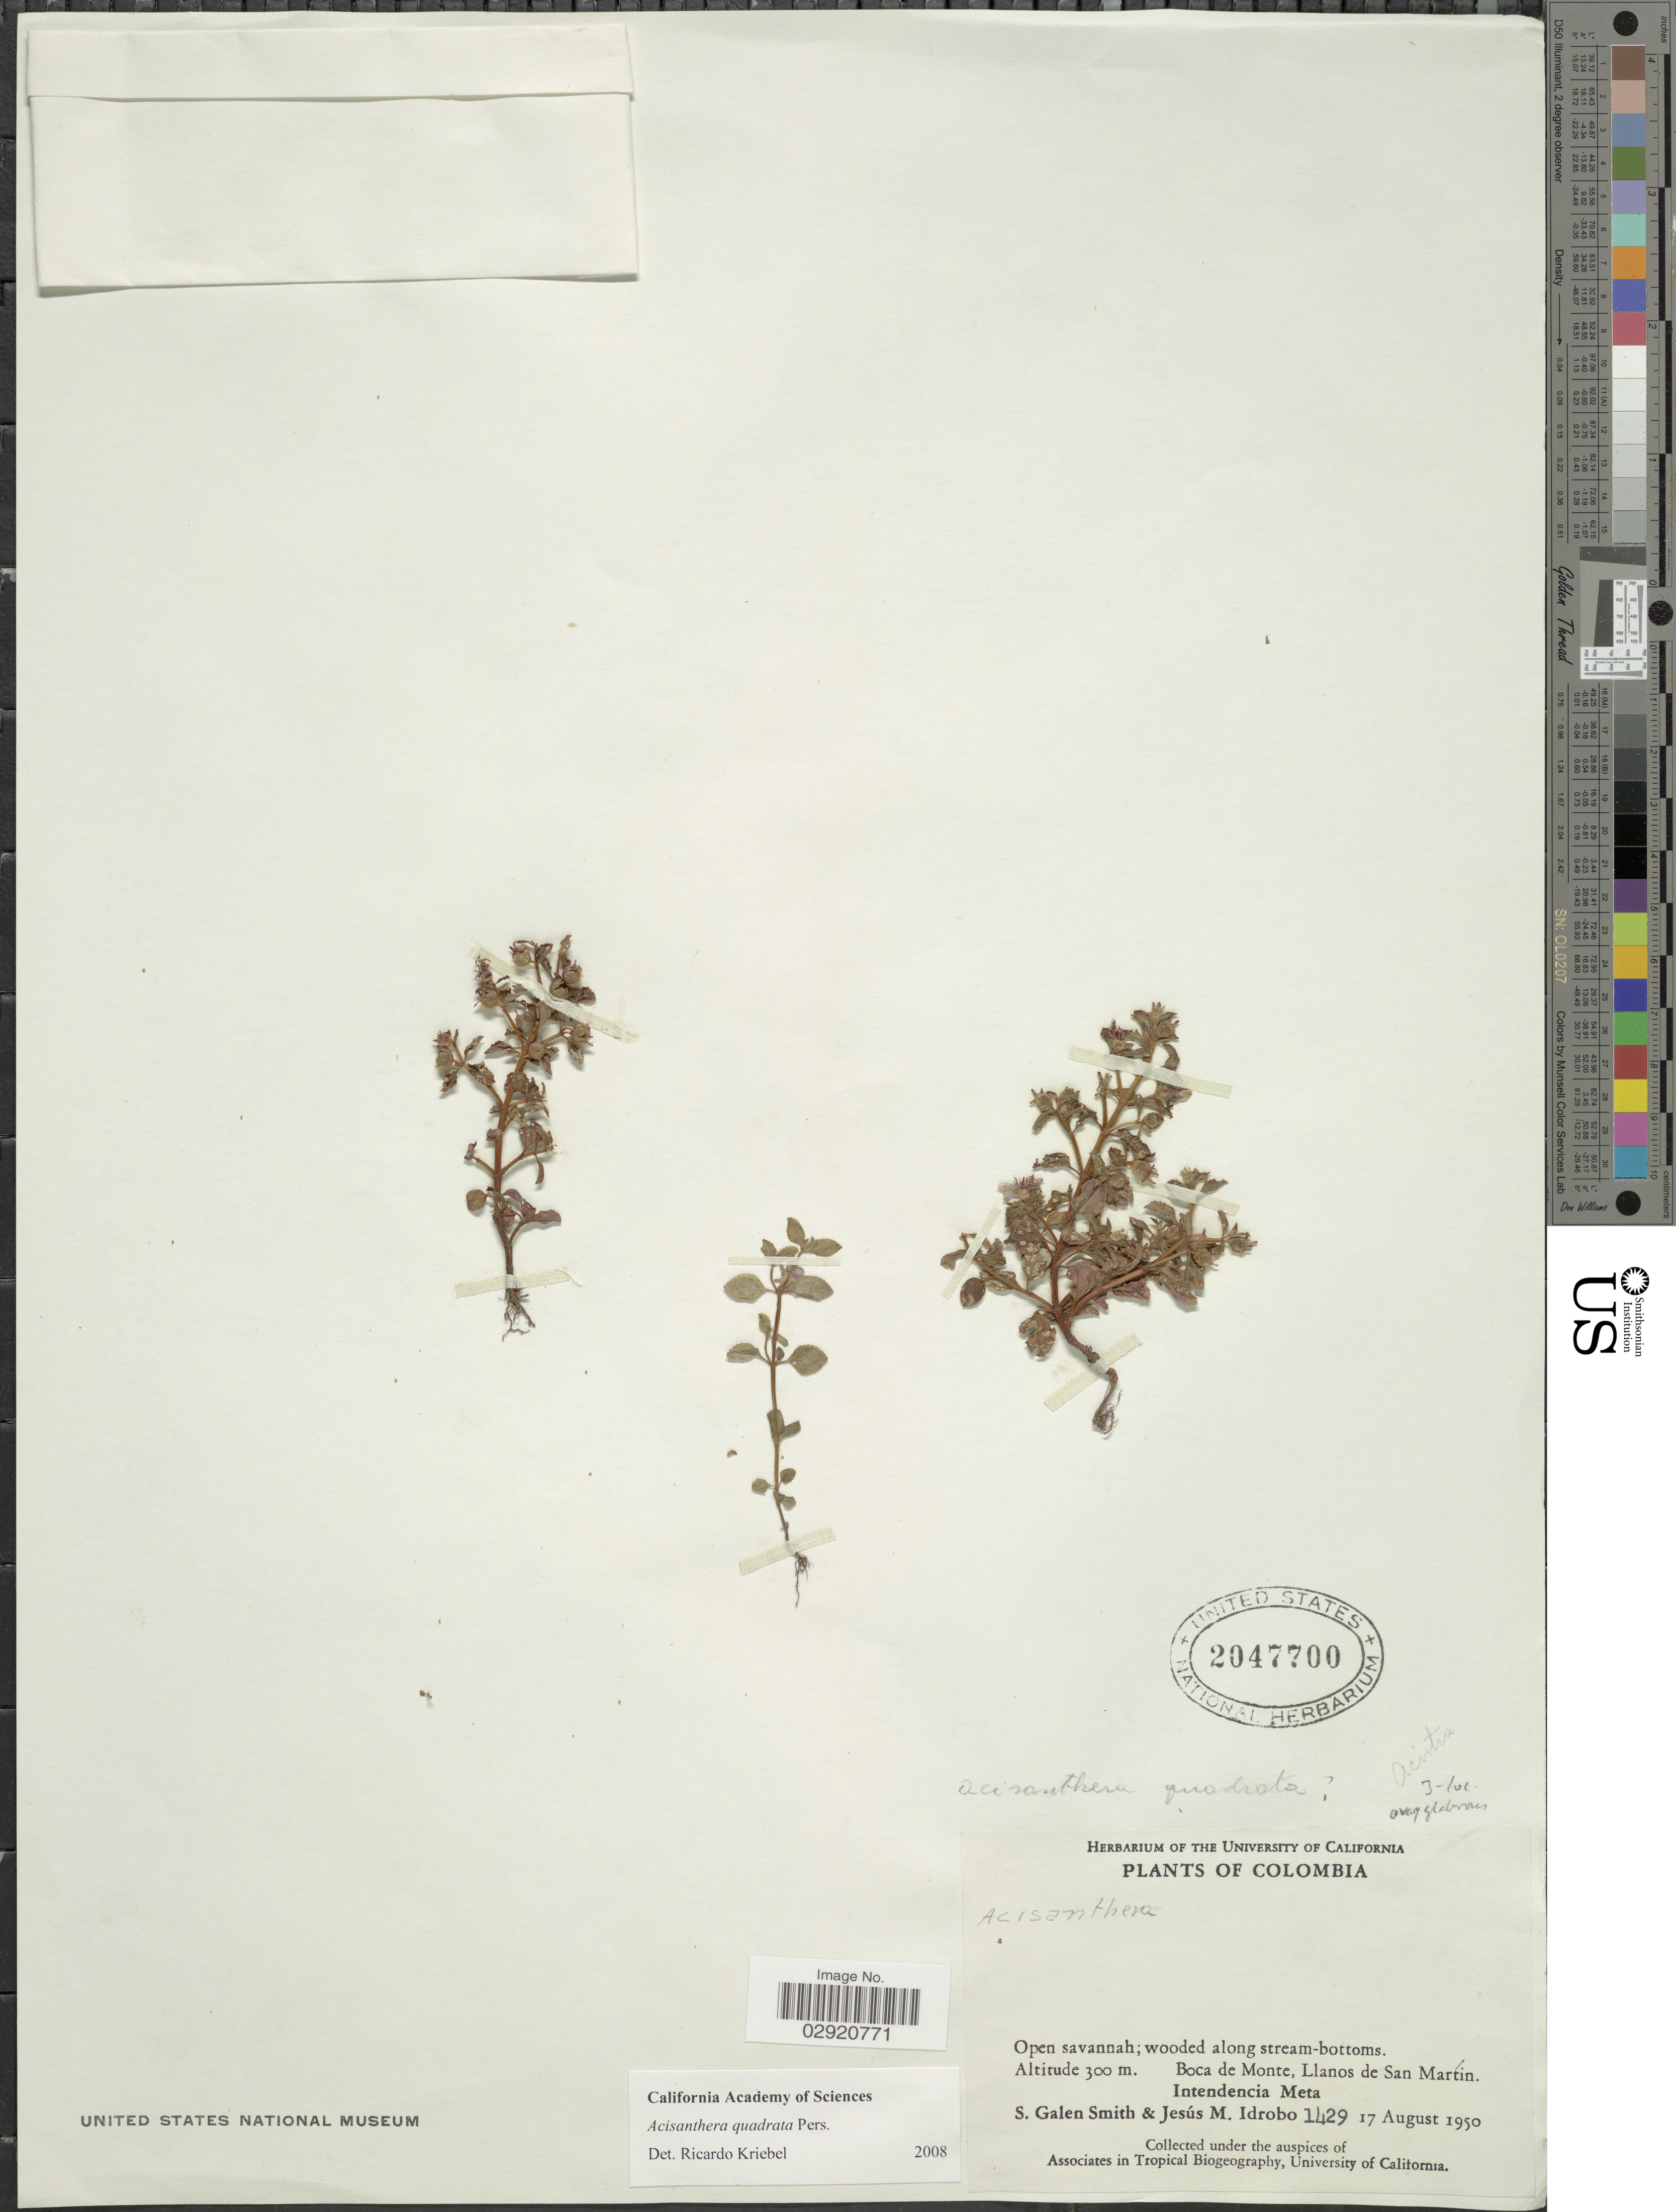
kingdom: Plantae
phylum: Tracheophyta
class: Magnoliopsida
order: Myrtales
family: Melastomataceae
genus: Acisanthera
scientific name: Acisanthera uniflora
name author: (Vahl) Gleason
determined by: Nunes da Silva, Diego, (RB), Jardim Botanico do Rio de Janeiro - Herbario (BRAZIL)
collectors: S. G. Smith & J. M. Idrobo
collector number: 1429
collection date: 1950-08-17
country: Colombia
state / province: Meta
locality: Boca de Monte, Llanos de San Martín. Intendencia Meta.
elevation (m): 300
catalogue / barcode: US 2047700